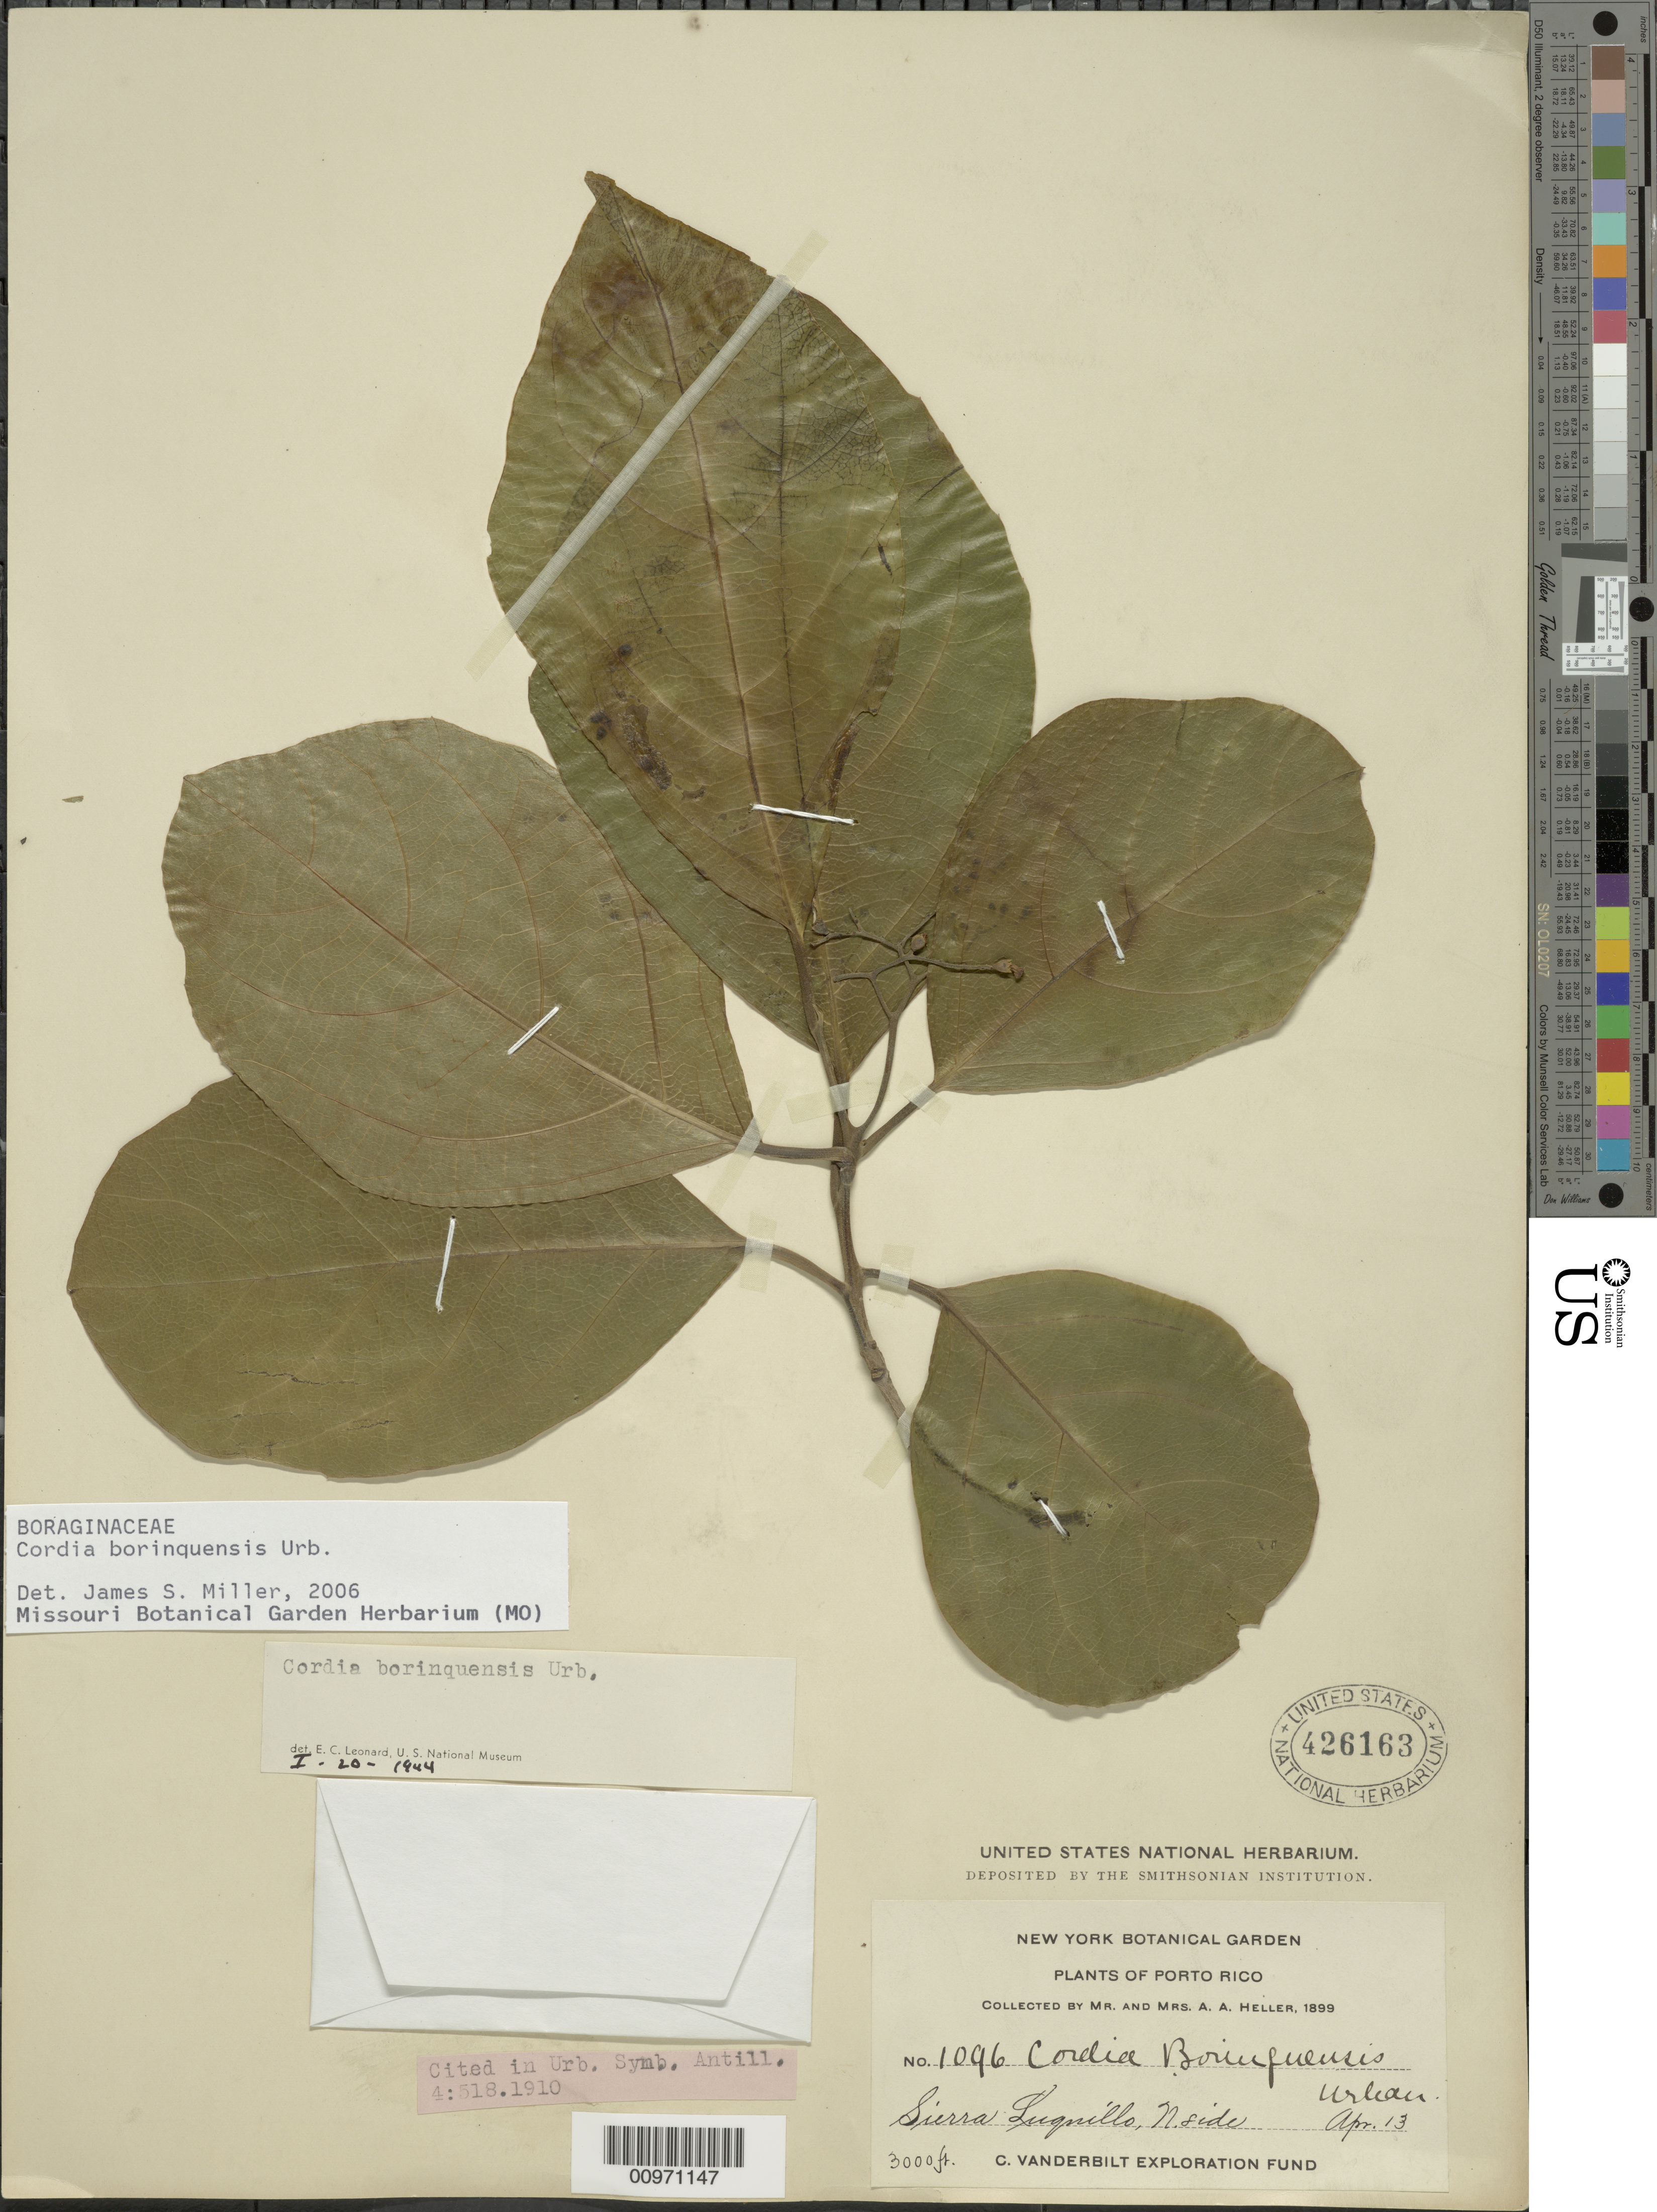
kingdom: Plantae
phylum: Tracheophyta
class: Magnoliopsida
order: Boraginales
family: Cordiaceae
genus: Cordia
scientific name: Cordia borinquensis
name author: Urb.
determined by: Miller, James S., (MO), Missouri Botanical Garden (UNITED STATES)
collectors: A. A. Heller & E. G. Heller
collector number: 1096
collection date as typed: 13 Apr 1899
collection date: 1899-04-13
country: Puerto Rico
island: Puerto Rico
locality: Sierra Luquillo, N side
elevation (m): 914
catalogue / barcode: US 426163